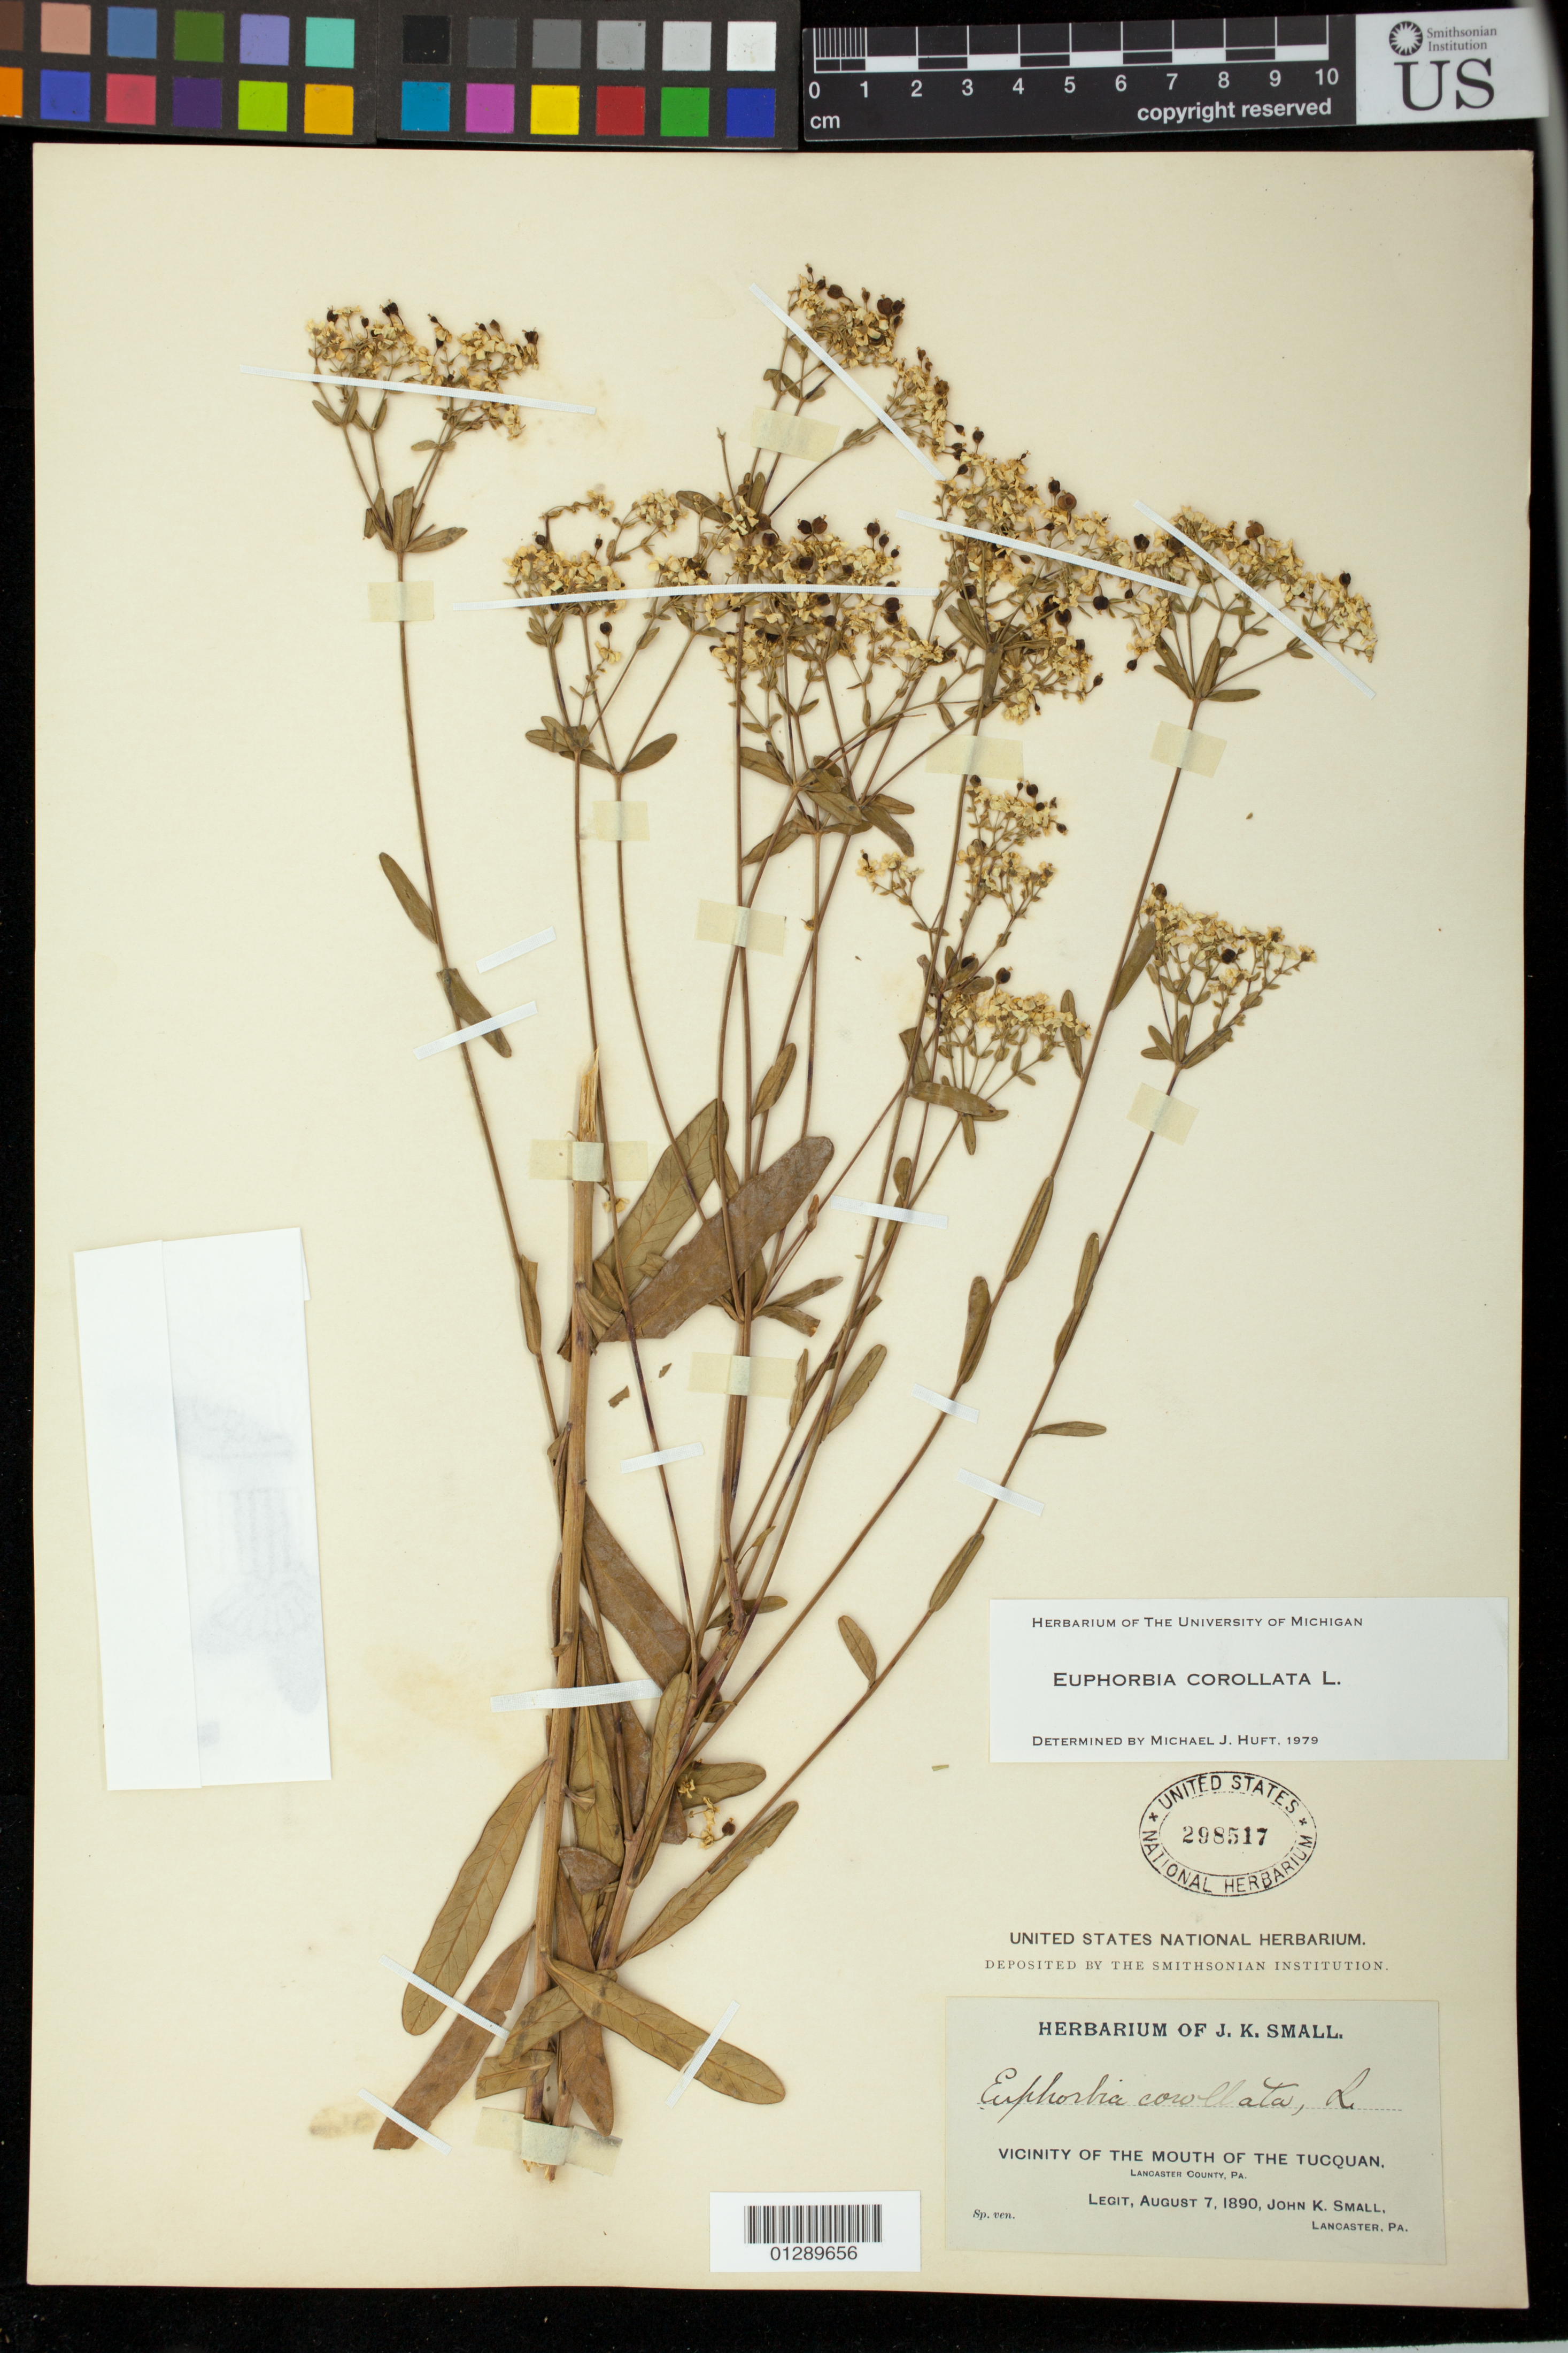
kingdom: Plantae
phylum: Tracheophyta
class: Magnoliopsida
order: Malpighiales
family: Euphorbiaceae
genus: Euphorbia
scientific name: Euphorbia corollata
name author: L.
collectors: J. K. Small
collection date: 1890-08-07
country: United States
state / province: Pennsylvania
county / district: Lancaster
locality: Vicinity of the mouth of the Tucquan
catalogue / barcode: US 298517